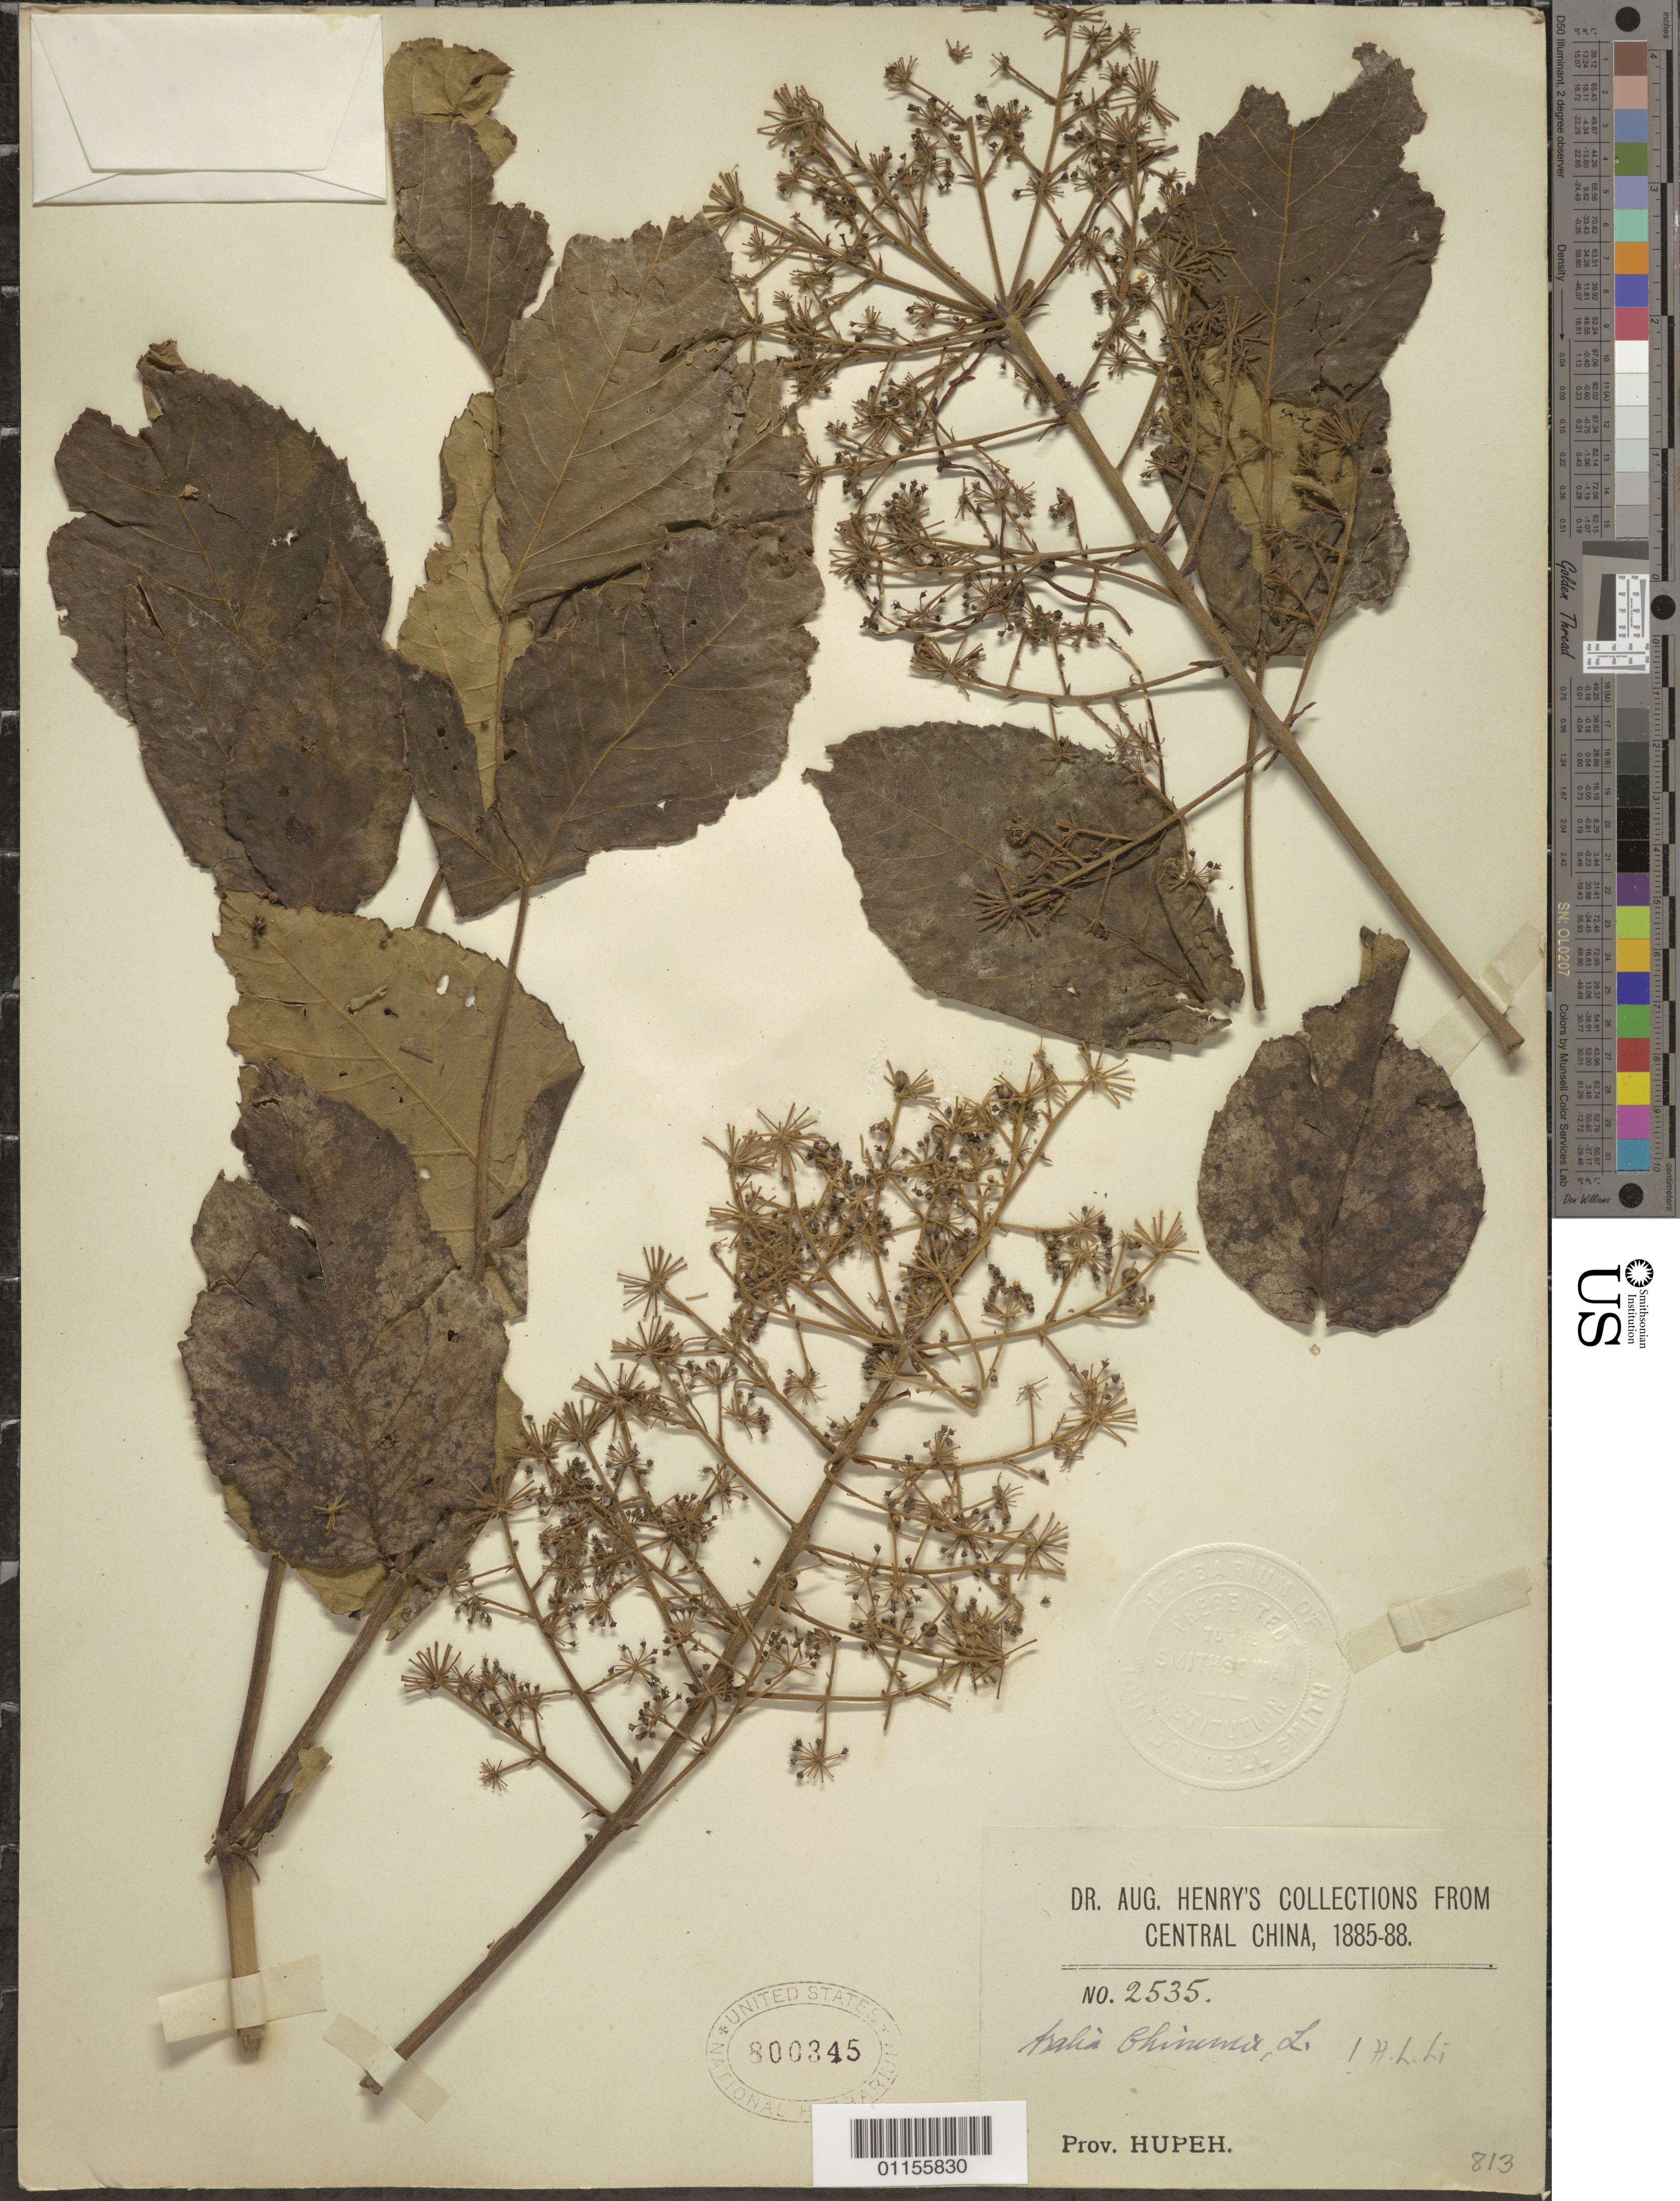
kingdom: Plantae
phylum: Tracheophyta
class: Magnoliopsida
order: Apiales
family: Araliaceae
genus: Aralia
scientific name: Aralia chinensis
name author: L.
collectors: A. Henry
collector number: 2535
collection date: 1885/1888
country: China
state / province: Hubei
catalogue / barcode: US 800345